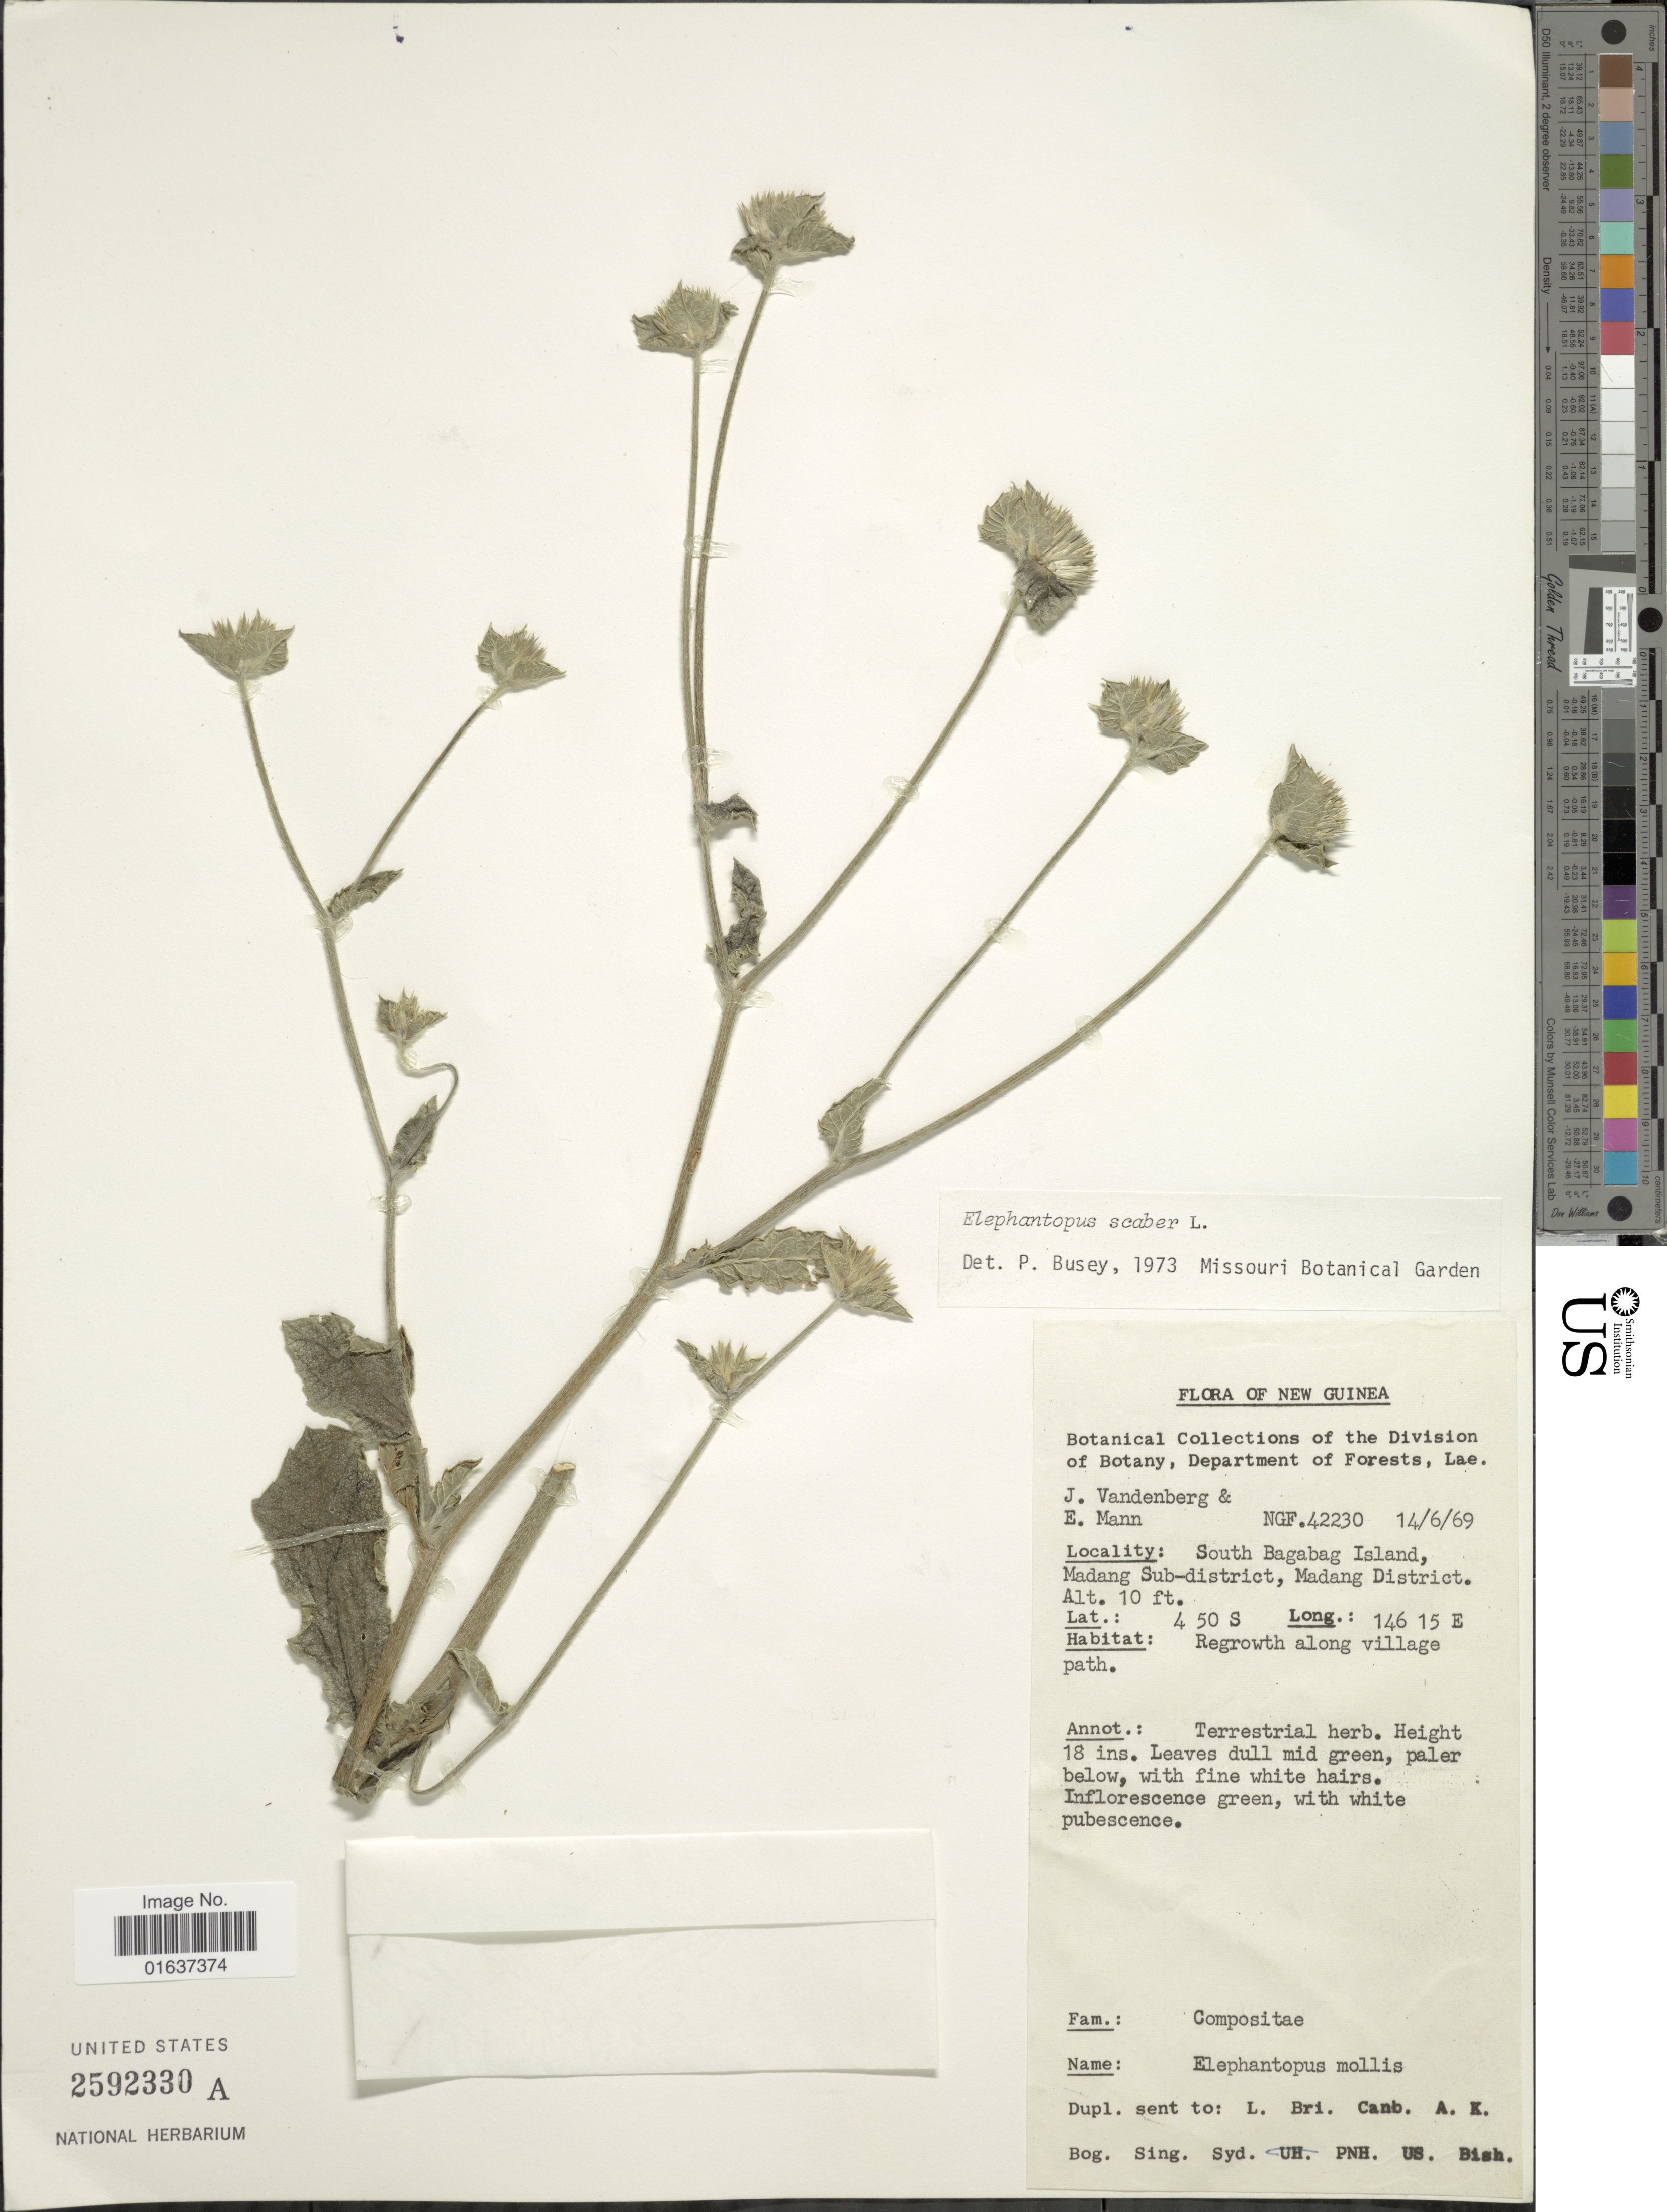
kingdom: Plantae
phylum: Tracheophyta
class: Magnoliopsida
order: Asterales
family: Asteraceae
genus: Elephantopus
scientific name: Elephantopus scaber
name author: L.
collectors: J. Vandenberg & E. Borgmann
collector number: NGF42230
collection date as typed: Transcribed d/m/y: 14/6/69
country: Papua New Guinea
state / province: Madang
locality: New Guinea, South Bagabag Island, Madang Sub-district, Madang District, regrowth along village path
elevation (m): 3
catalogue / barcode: US 2592330A